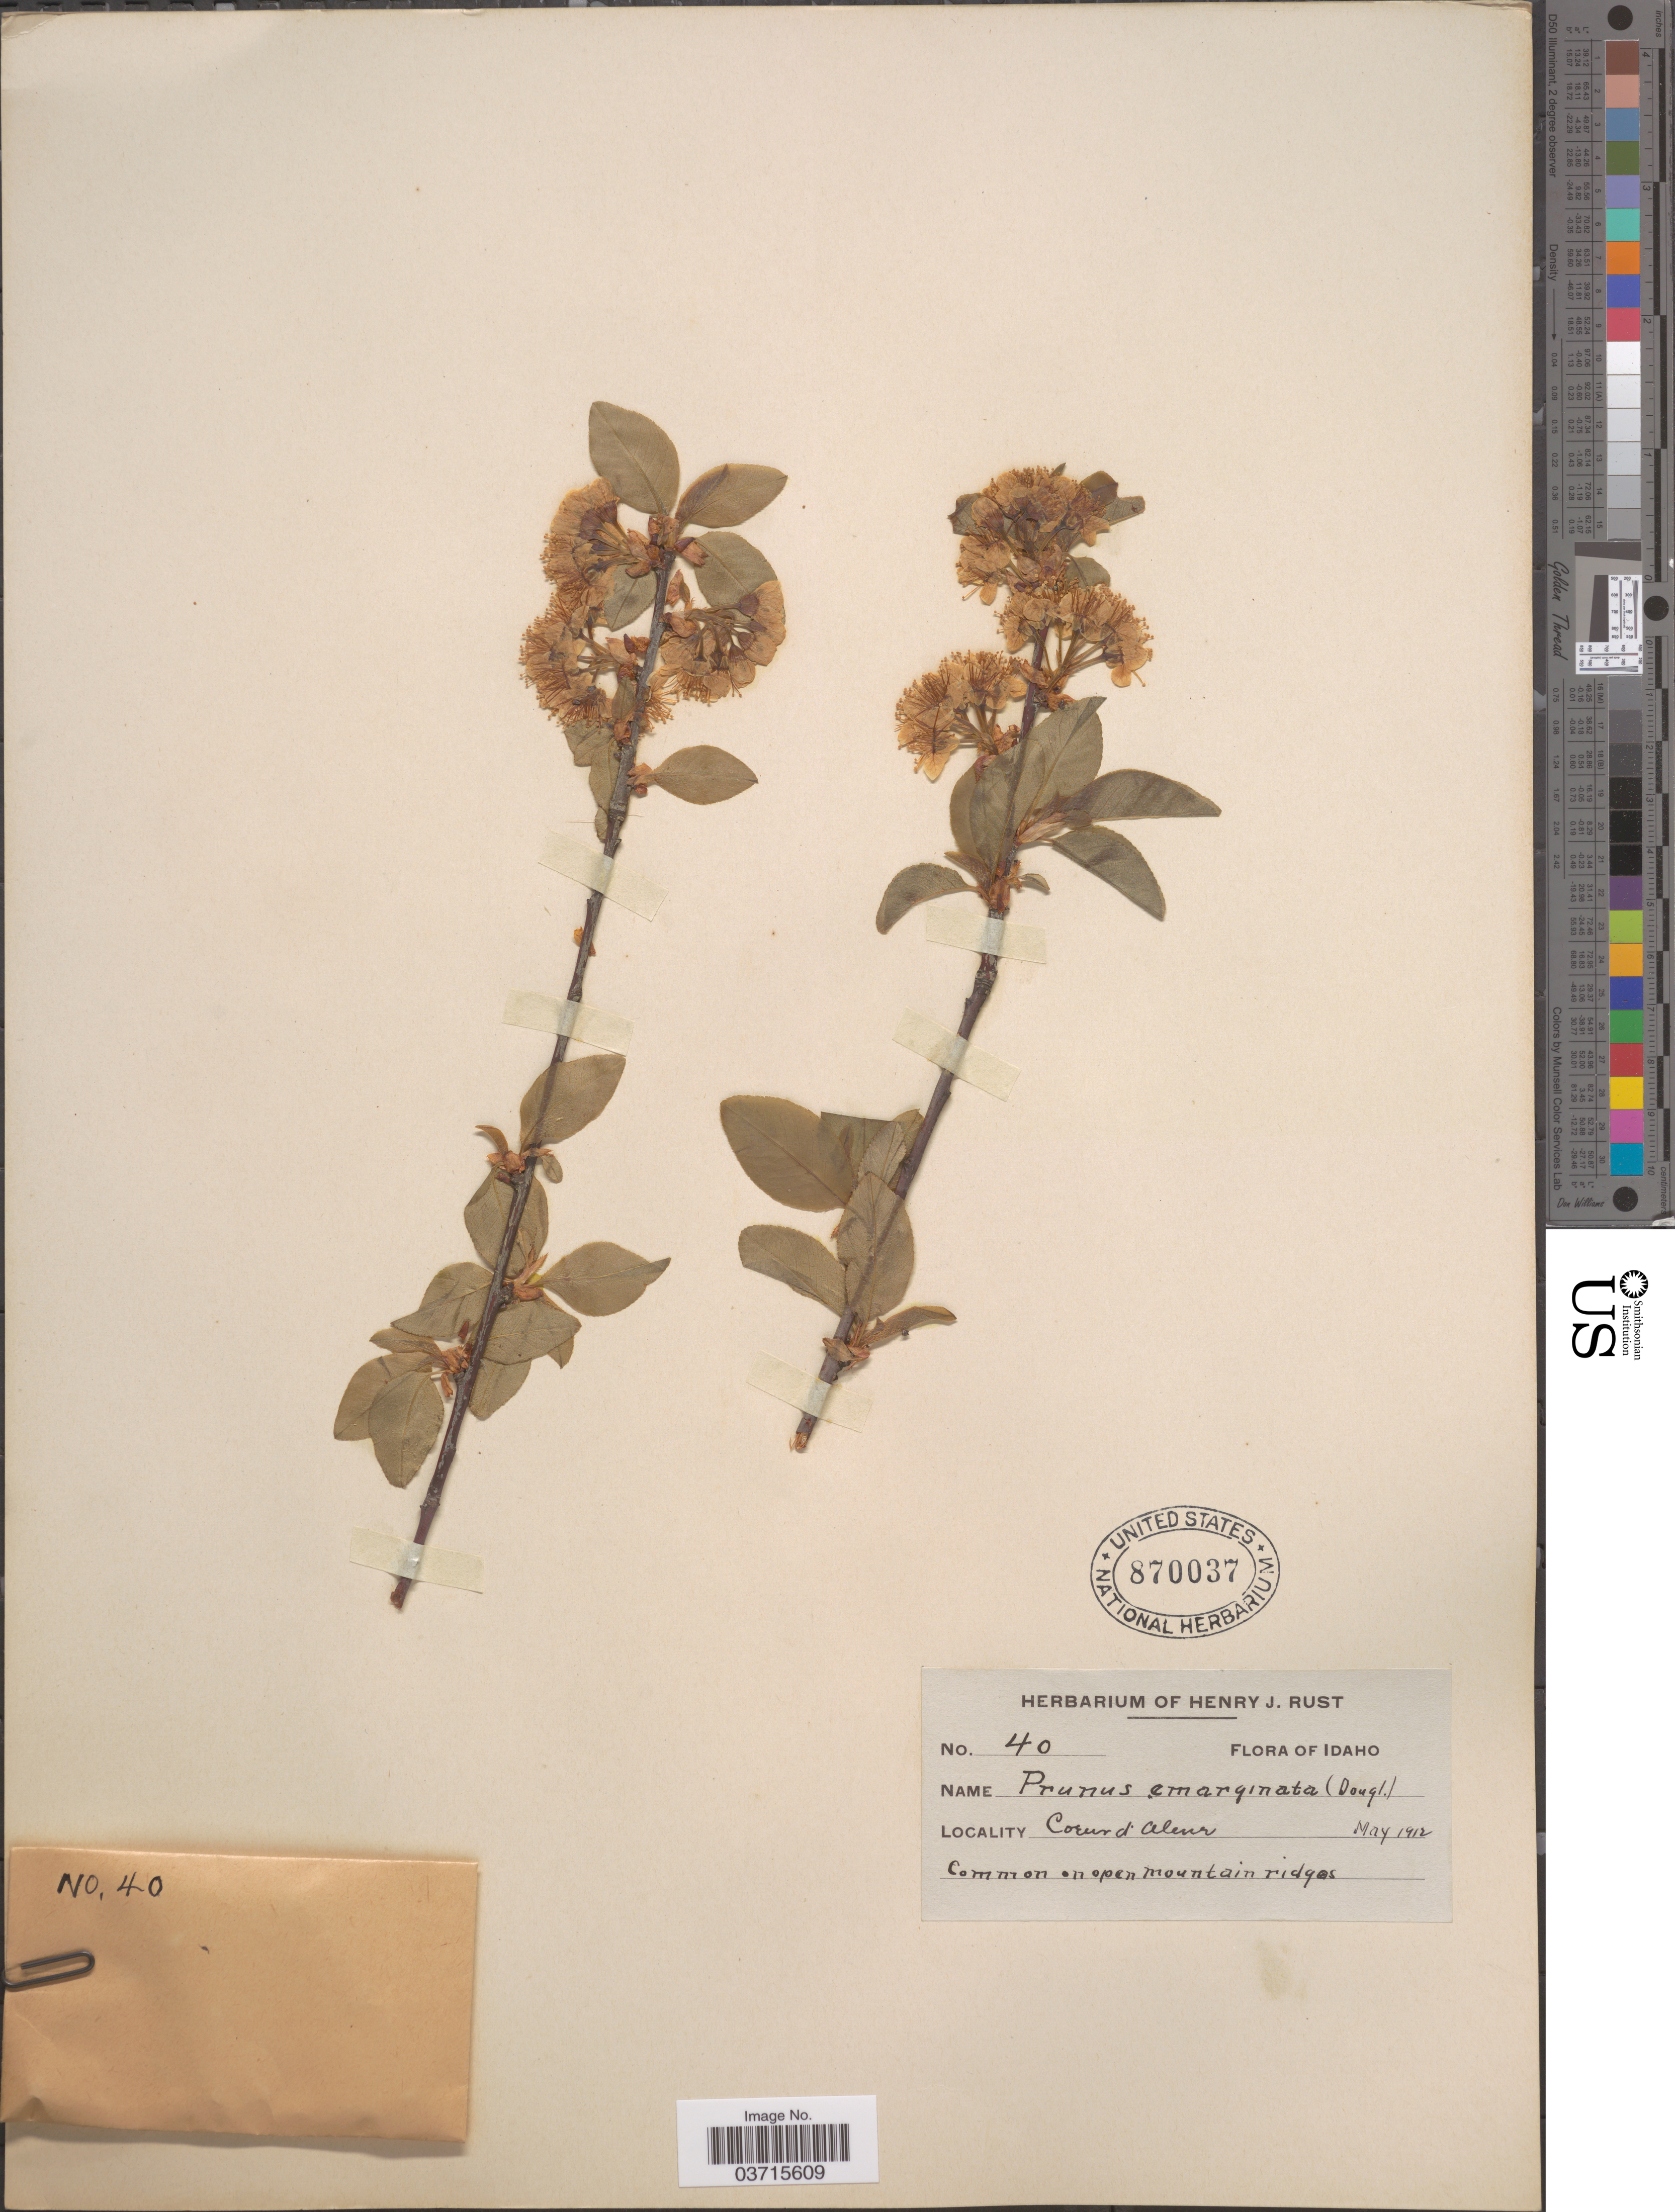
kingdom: Plantae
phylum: Tracheophyta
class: Magnoliopsida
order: Rosales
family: Rosaceae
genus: Prunus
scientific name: Prunus emarginata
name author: (Douglas ex Hook.) Eaton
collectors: ex herb. Henry J. Rust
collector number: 40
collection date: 1912-05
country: United States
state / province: Idaho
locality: Coeur d'Alene.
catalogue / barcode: US 870037